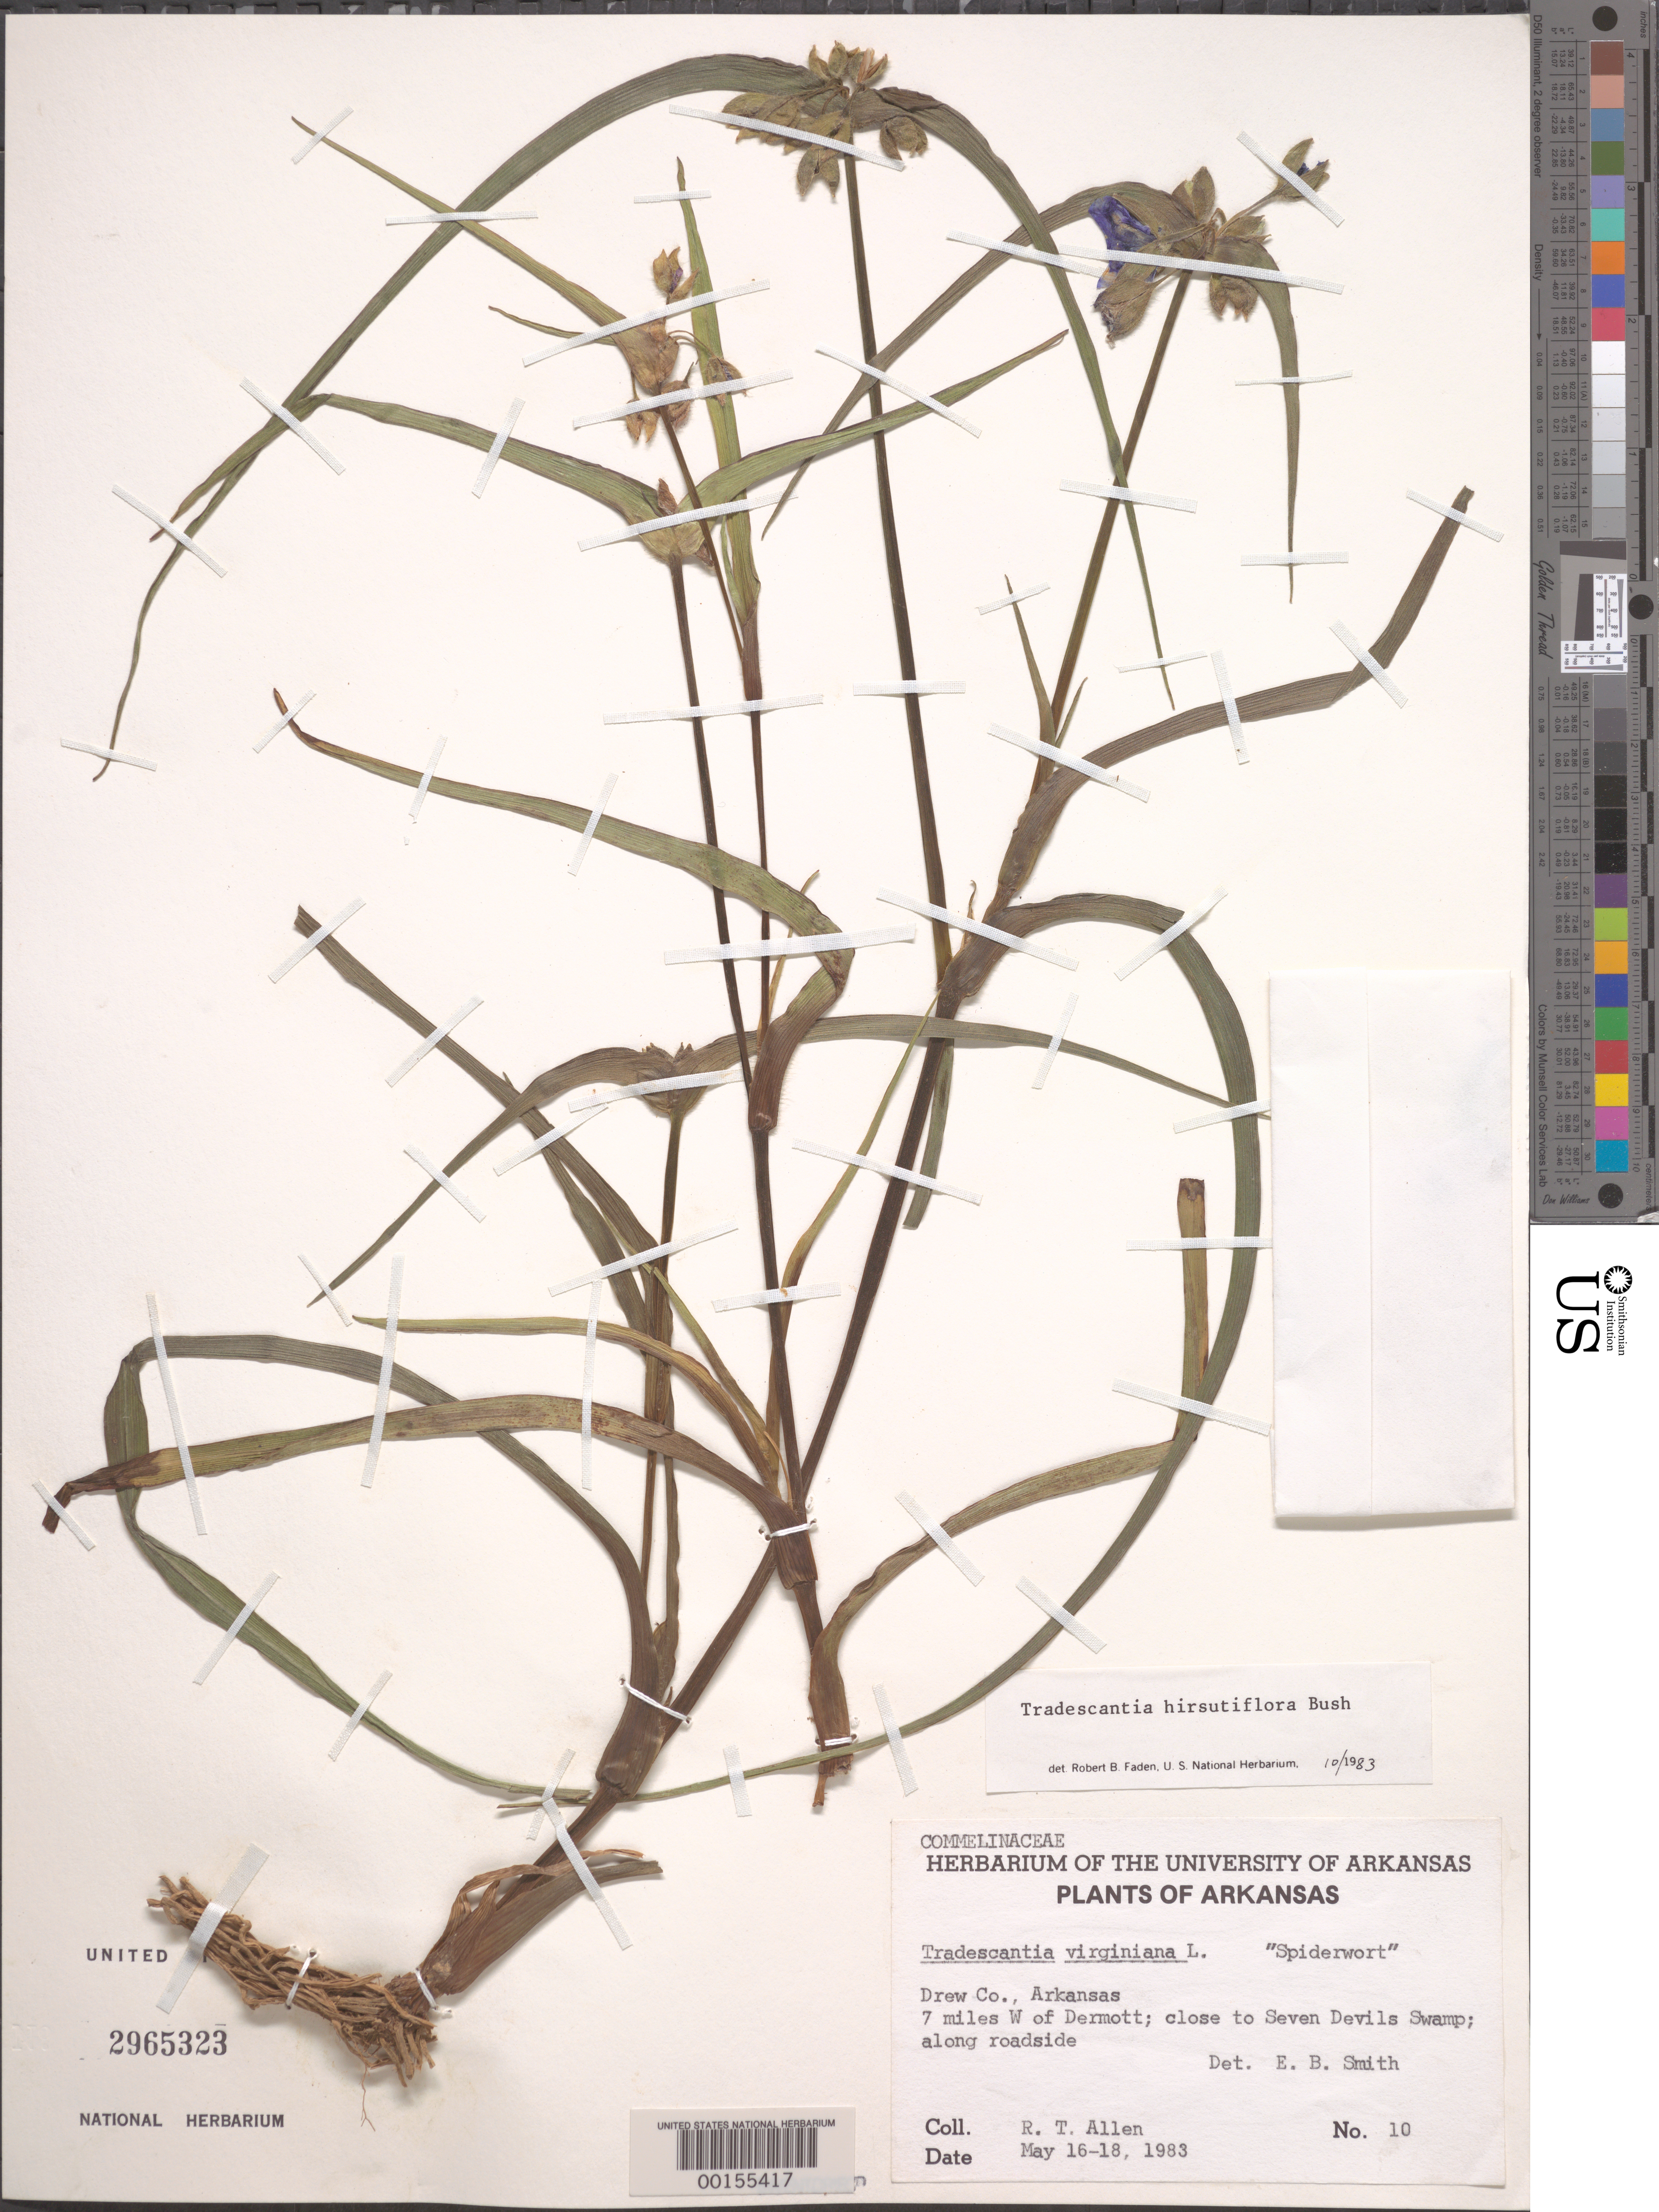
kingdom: Plantae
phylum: Tracheophyta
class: Liliopsida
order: Commelinales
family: Commelinaceae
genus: Tradescantia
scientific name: Tradescantia hirsutiflora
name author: Bush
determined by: Faden, Robert B., (US), Smithsonian Institution - National Museum of Natural History (UNITED STATES)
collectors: R. Allen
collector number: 10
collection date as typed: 16 May 1983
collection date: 1983-05-16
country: United States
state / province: Arkansas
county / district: Drew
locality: W of dermott, near seven devils swamp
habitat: Roadside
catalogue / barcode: US 2965323